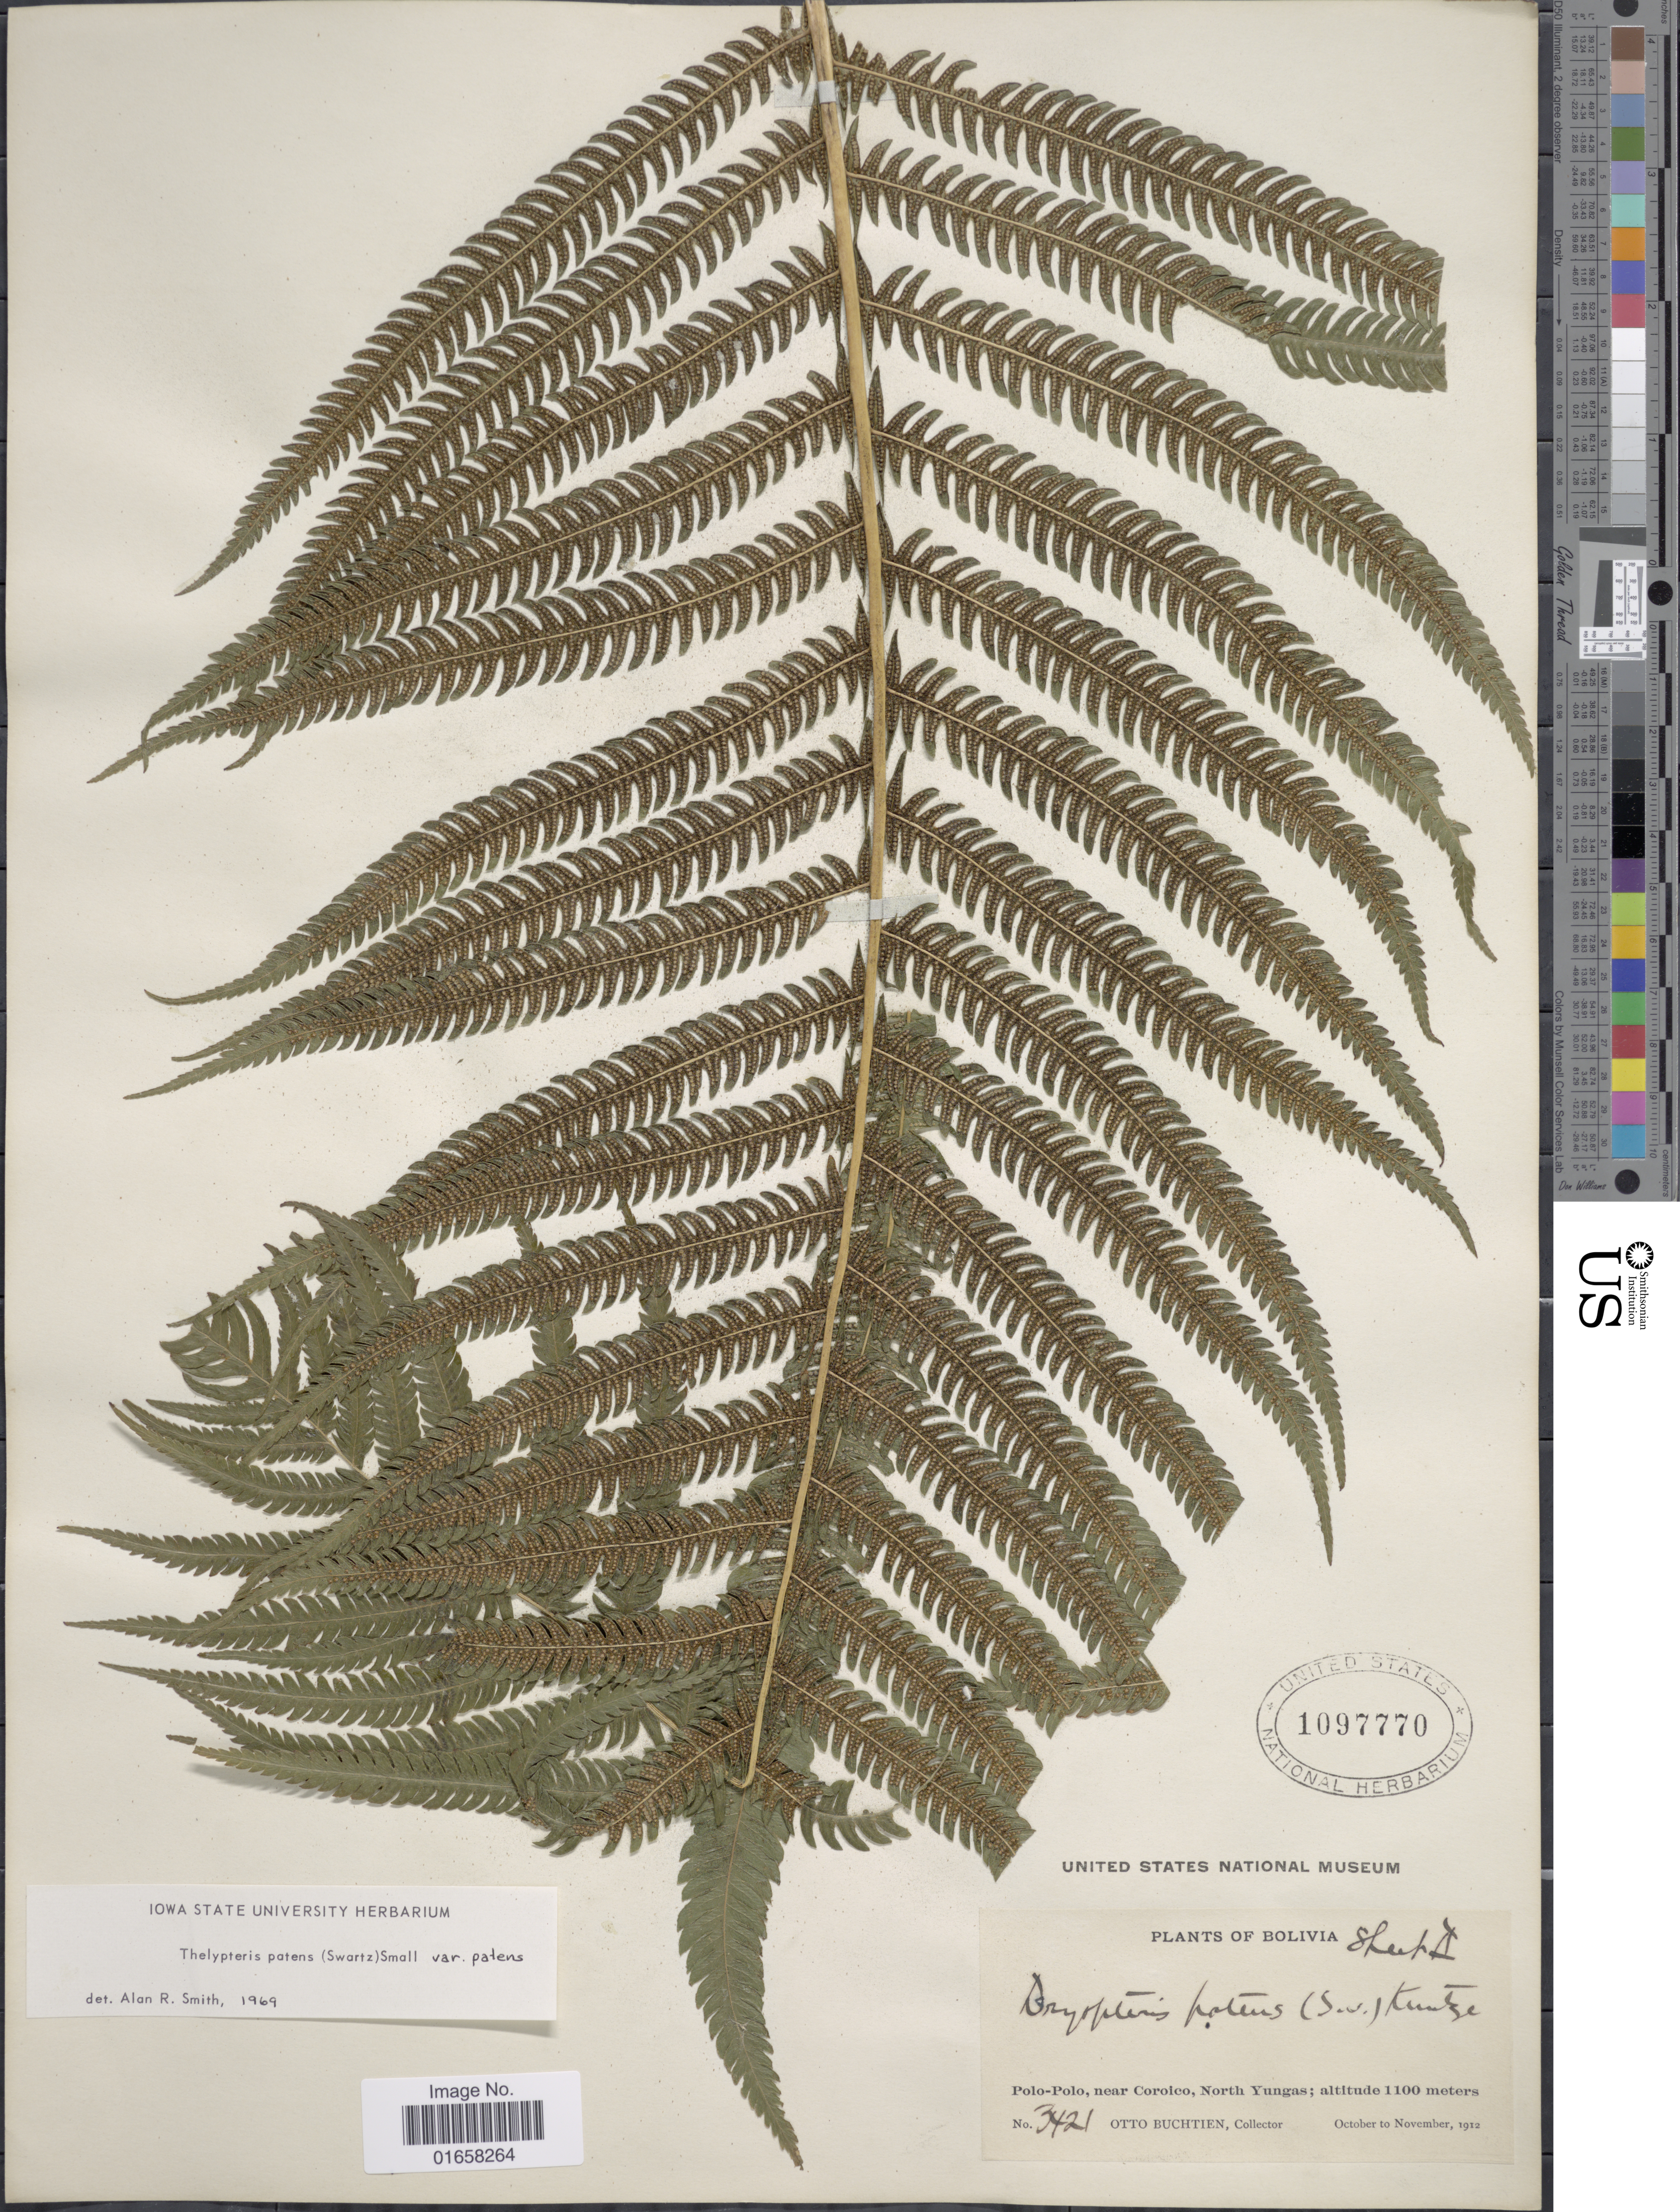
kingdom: Plantae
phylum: Tracheophyta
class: Polypodiopsida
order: Polypodiales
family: Thelypteridaceae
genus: Christella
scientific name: Christella patens var. patens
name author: (Sw.) Holttum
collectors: O. Buchtien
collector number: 3421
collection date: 1912-10/1912-11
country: Bolivia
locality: Polo-Polo, near Coroico, North Yungas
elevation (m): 1100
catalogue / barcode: US 1097770